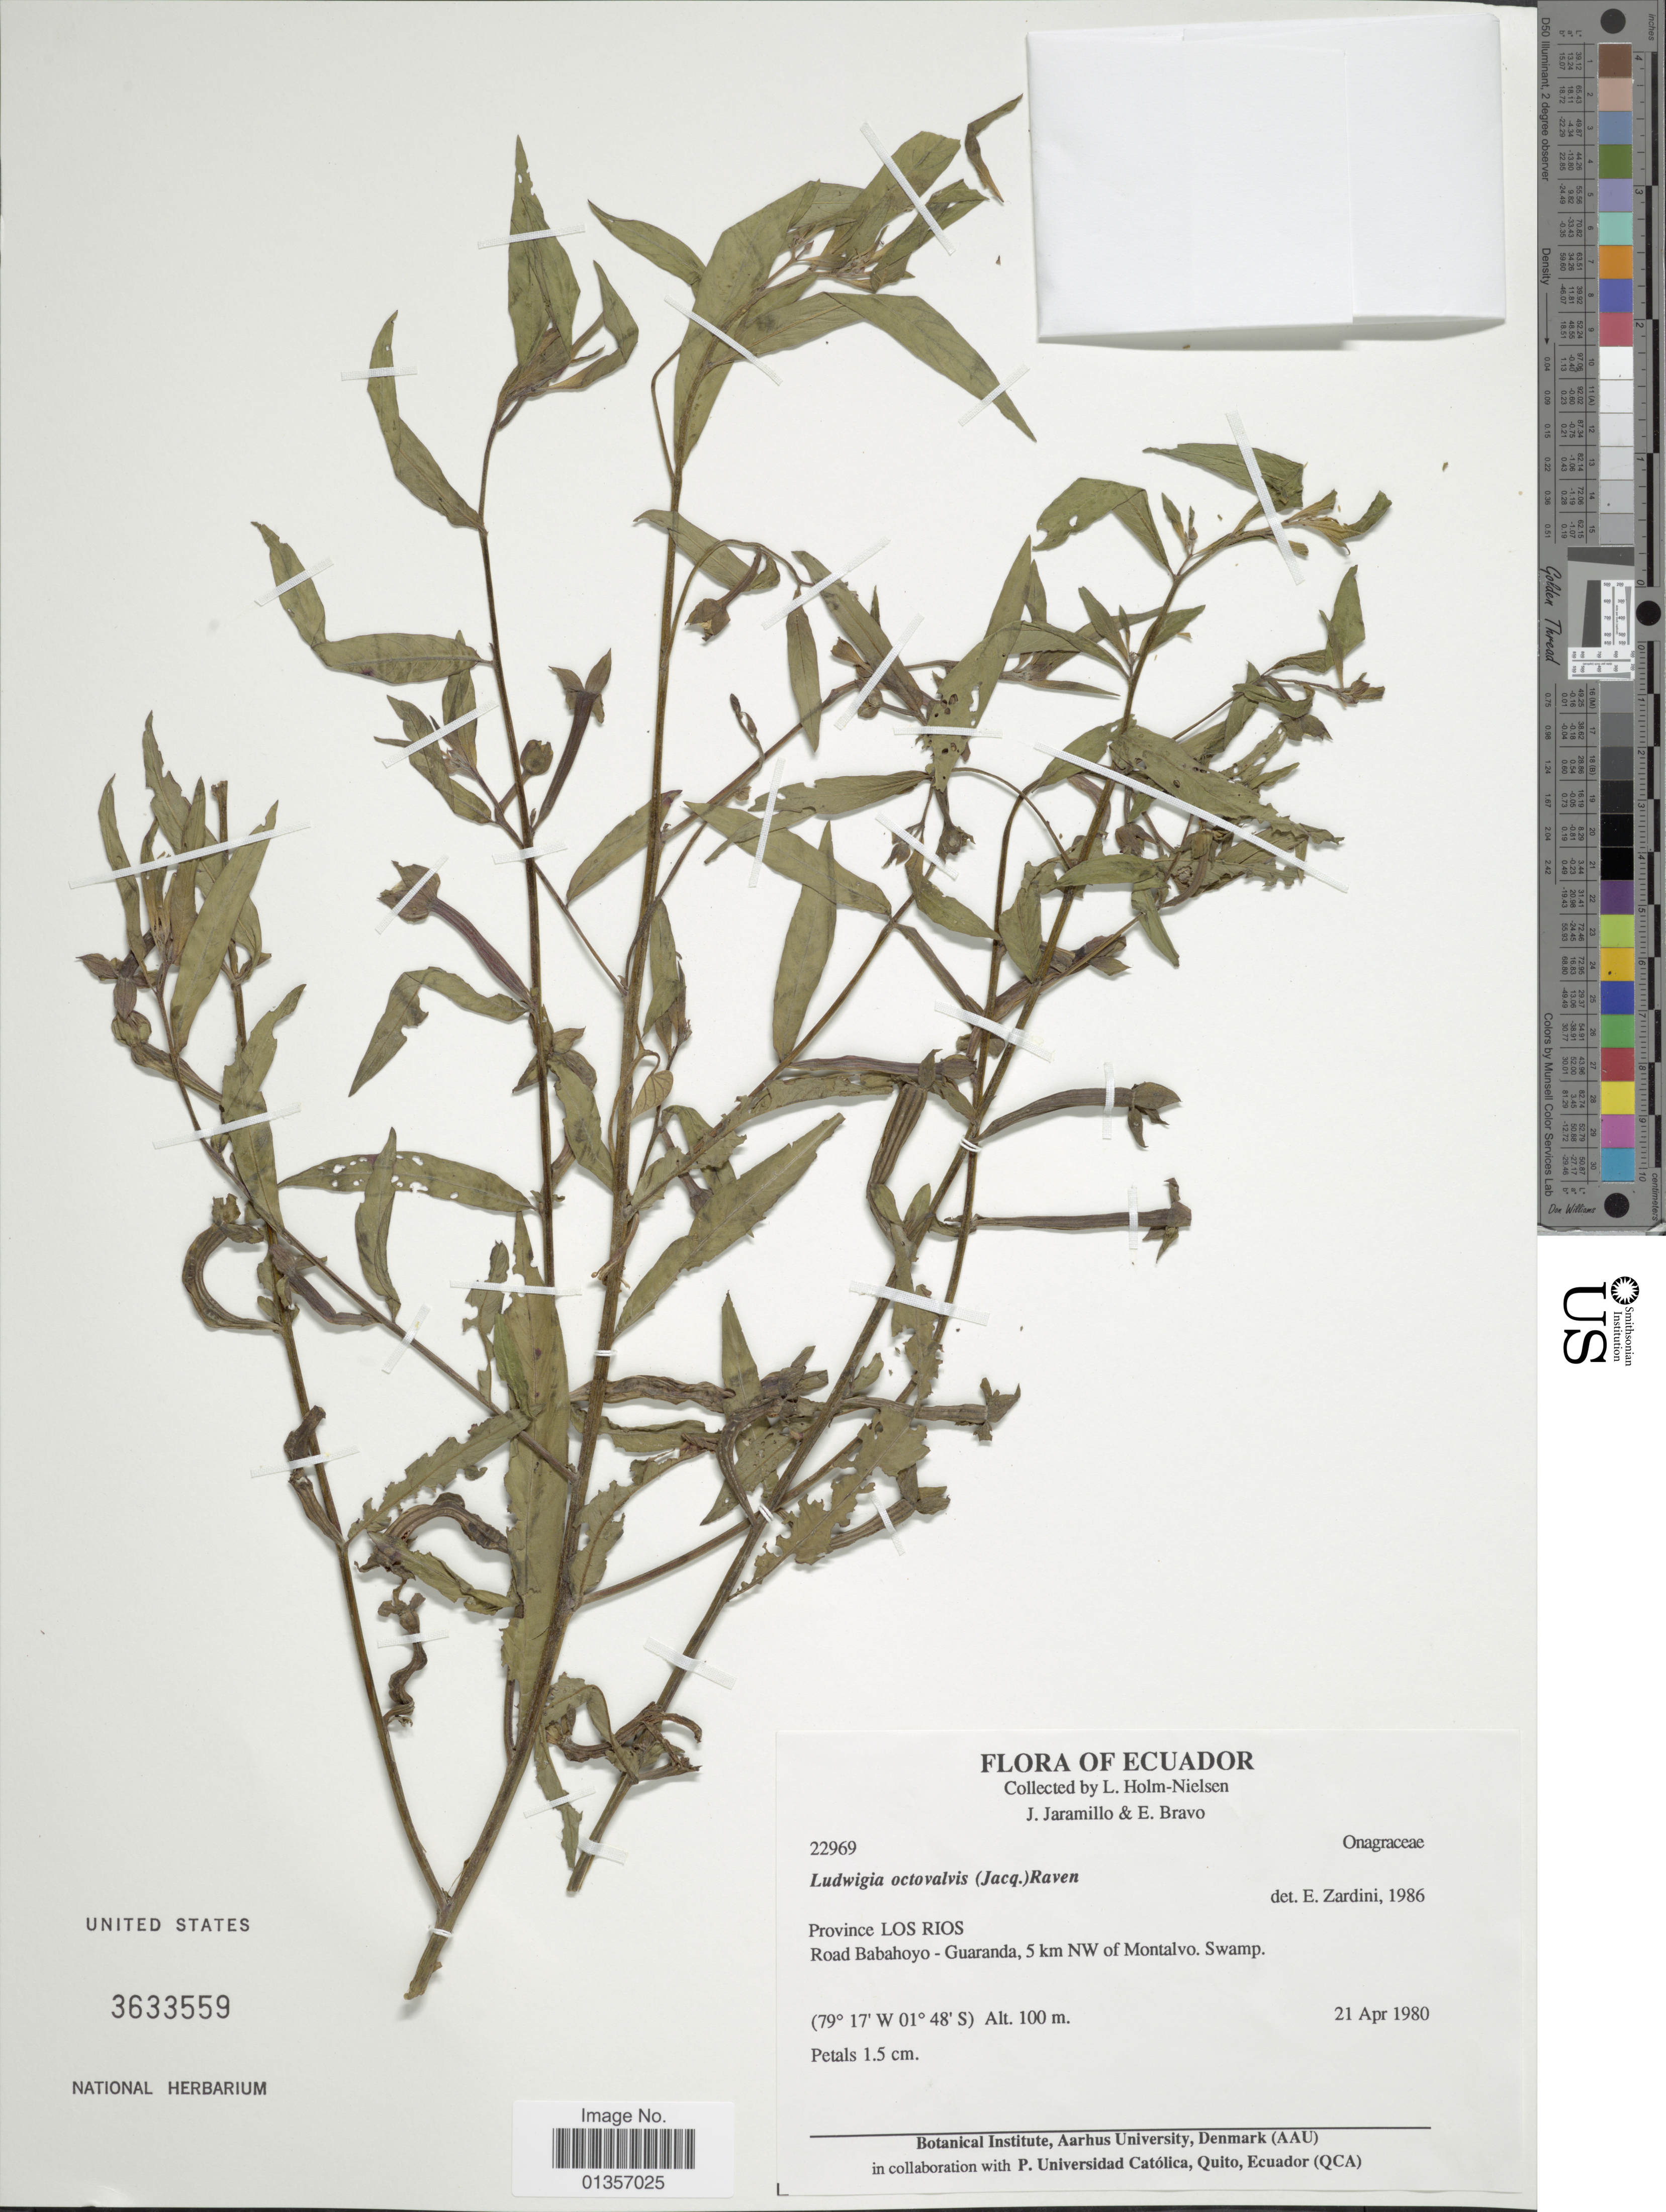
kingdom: Plantae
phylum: Tracheophyta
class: Magnoliopsida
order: Myrtales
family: Onagraceae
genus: Ludwigia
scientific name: Ludwigia octovalvis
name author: (Jacq.) P.H. Raven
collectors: L. B. Holm-Nielsen, J. Jaramillo & E. Bravo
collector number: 22969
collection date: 1980-04-21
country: Ecuador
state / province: Los Ríos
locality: Road Babahoyo - Guaranda, 5 km NW of Montalvo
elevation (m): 100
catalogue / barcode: US 3633559